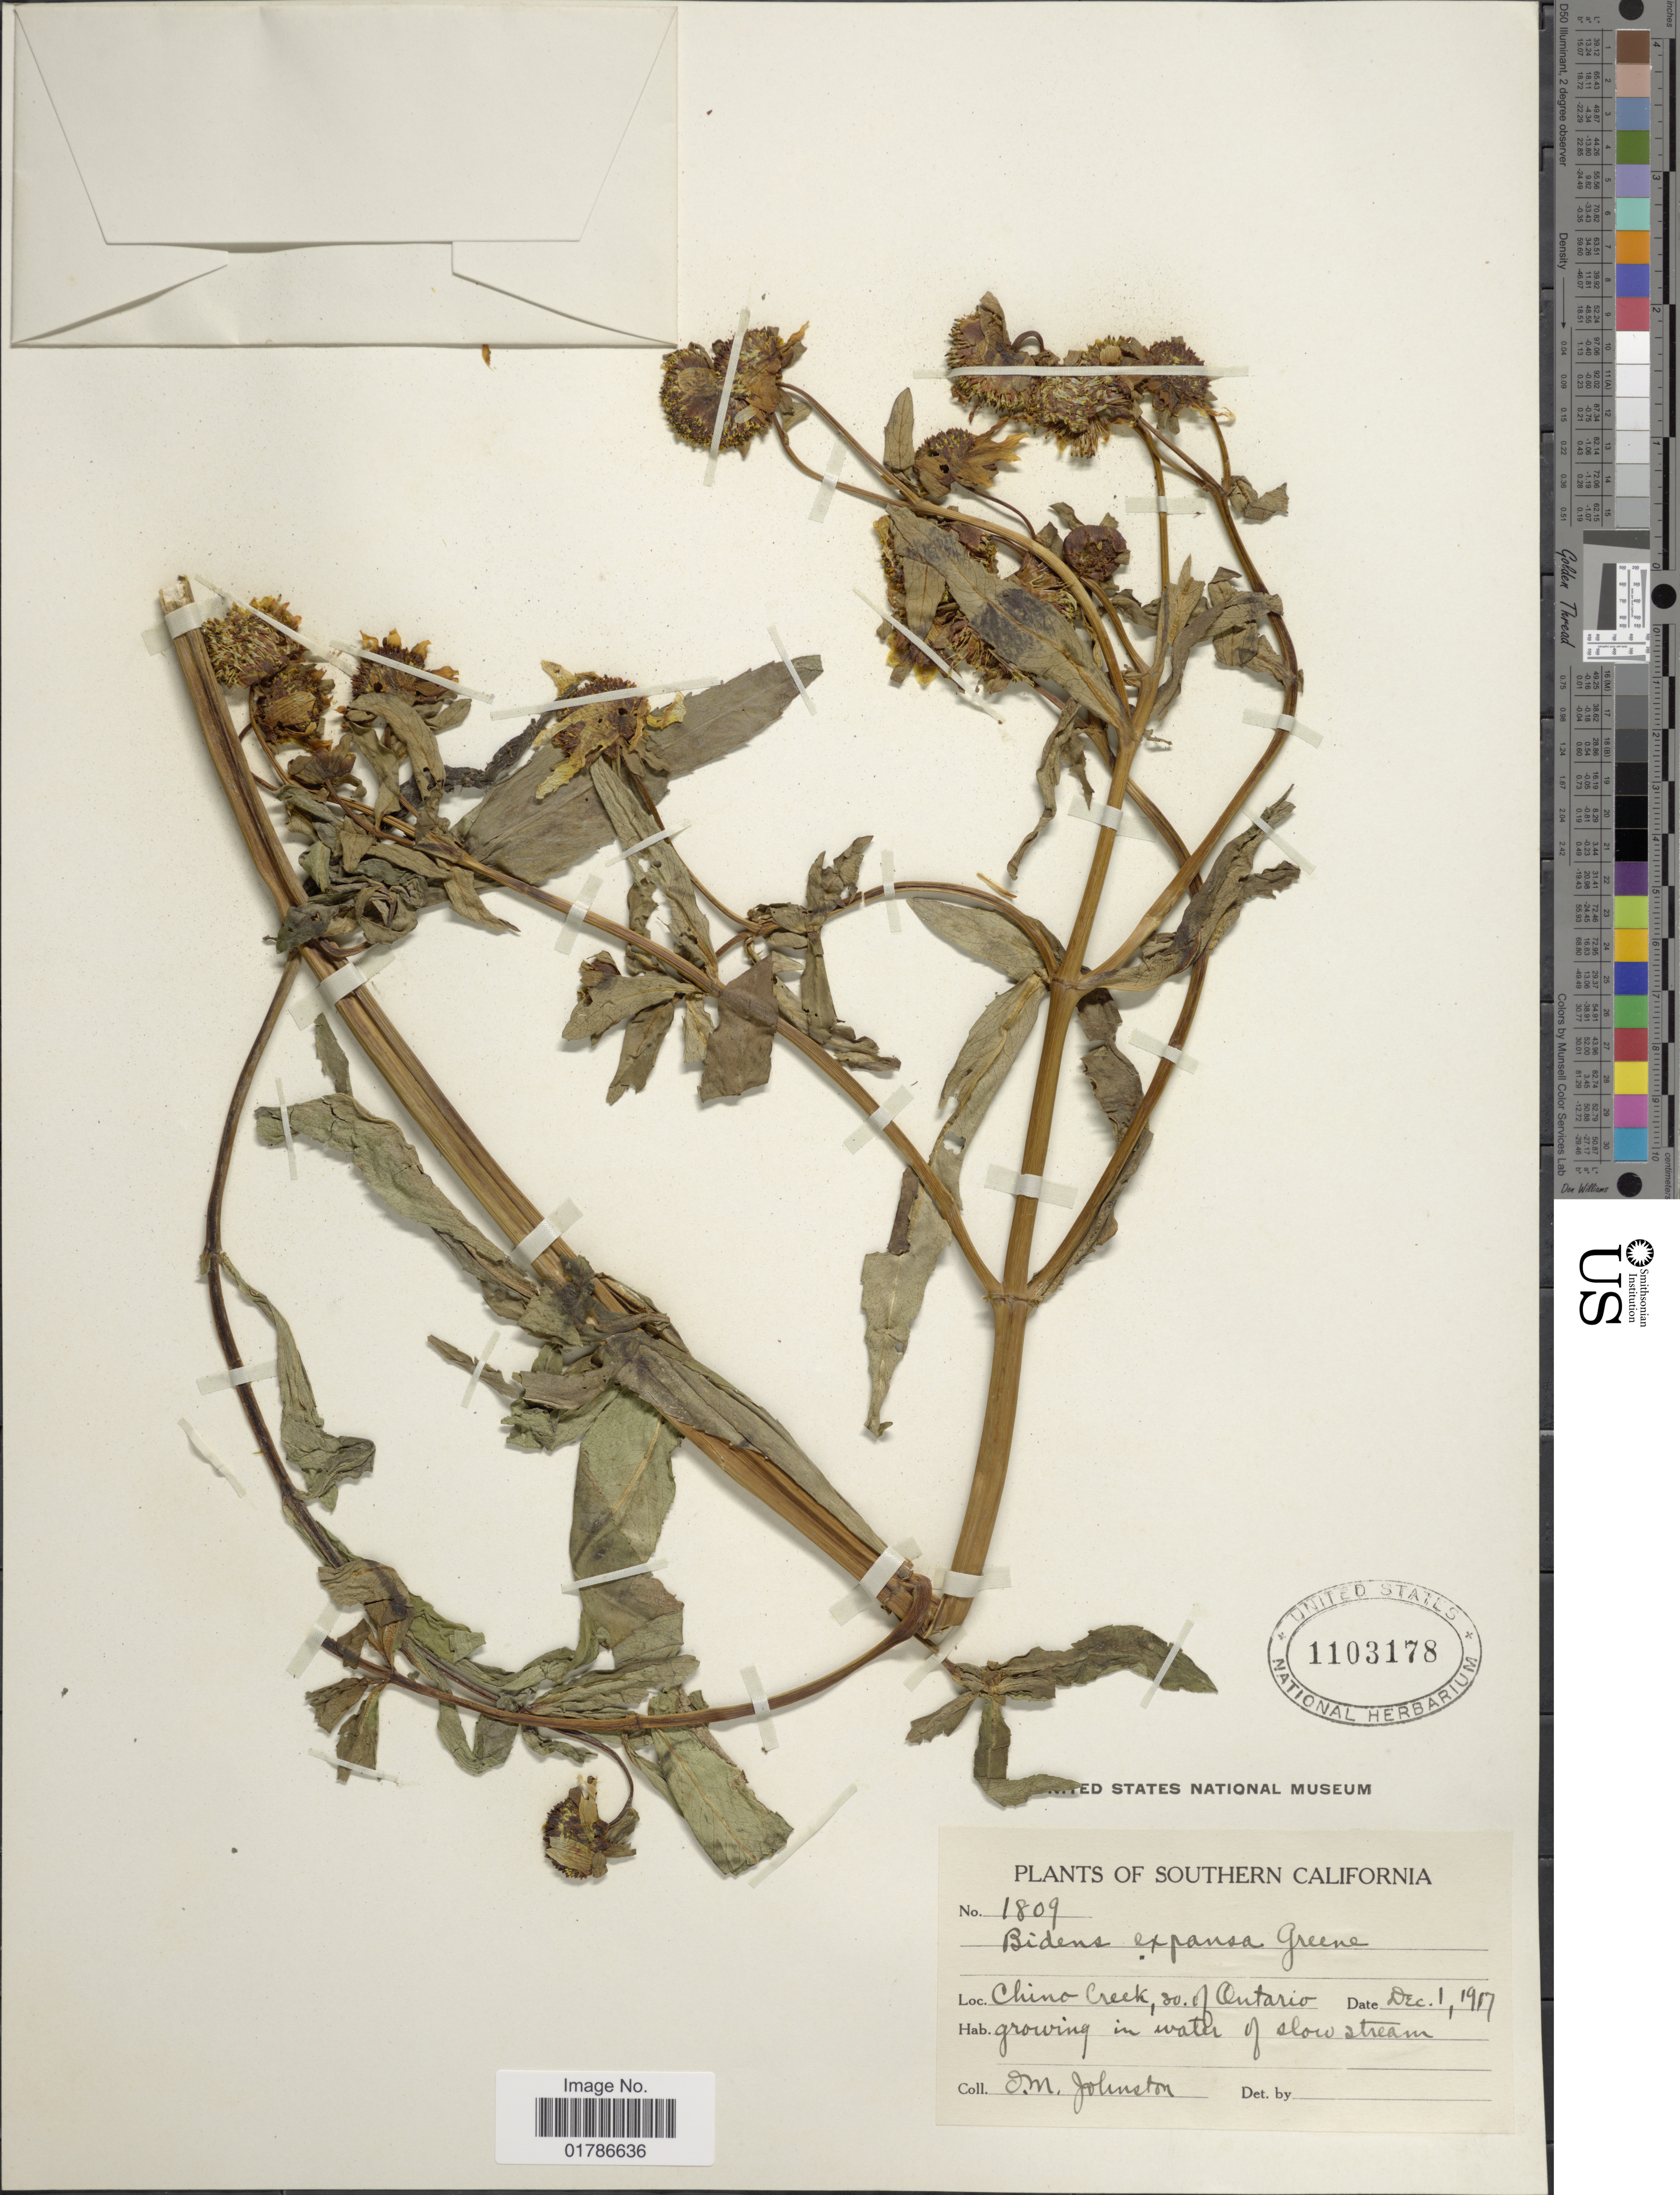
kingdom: Plantae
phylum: Tracheophyta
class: Magnoliopsida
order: Asterales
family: Asteraceae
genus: Bidens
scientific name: Bidens laevis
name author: (L.) Britton, Stearns & Poggenb.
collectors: O. Johnston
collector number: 1809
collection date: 1917-12-01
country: United States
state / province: California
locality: Southern California, Chino Creek, So. of Ontario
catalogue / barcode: US 1103178